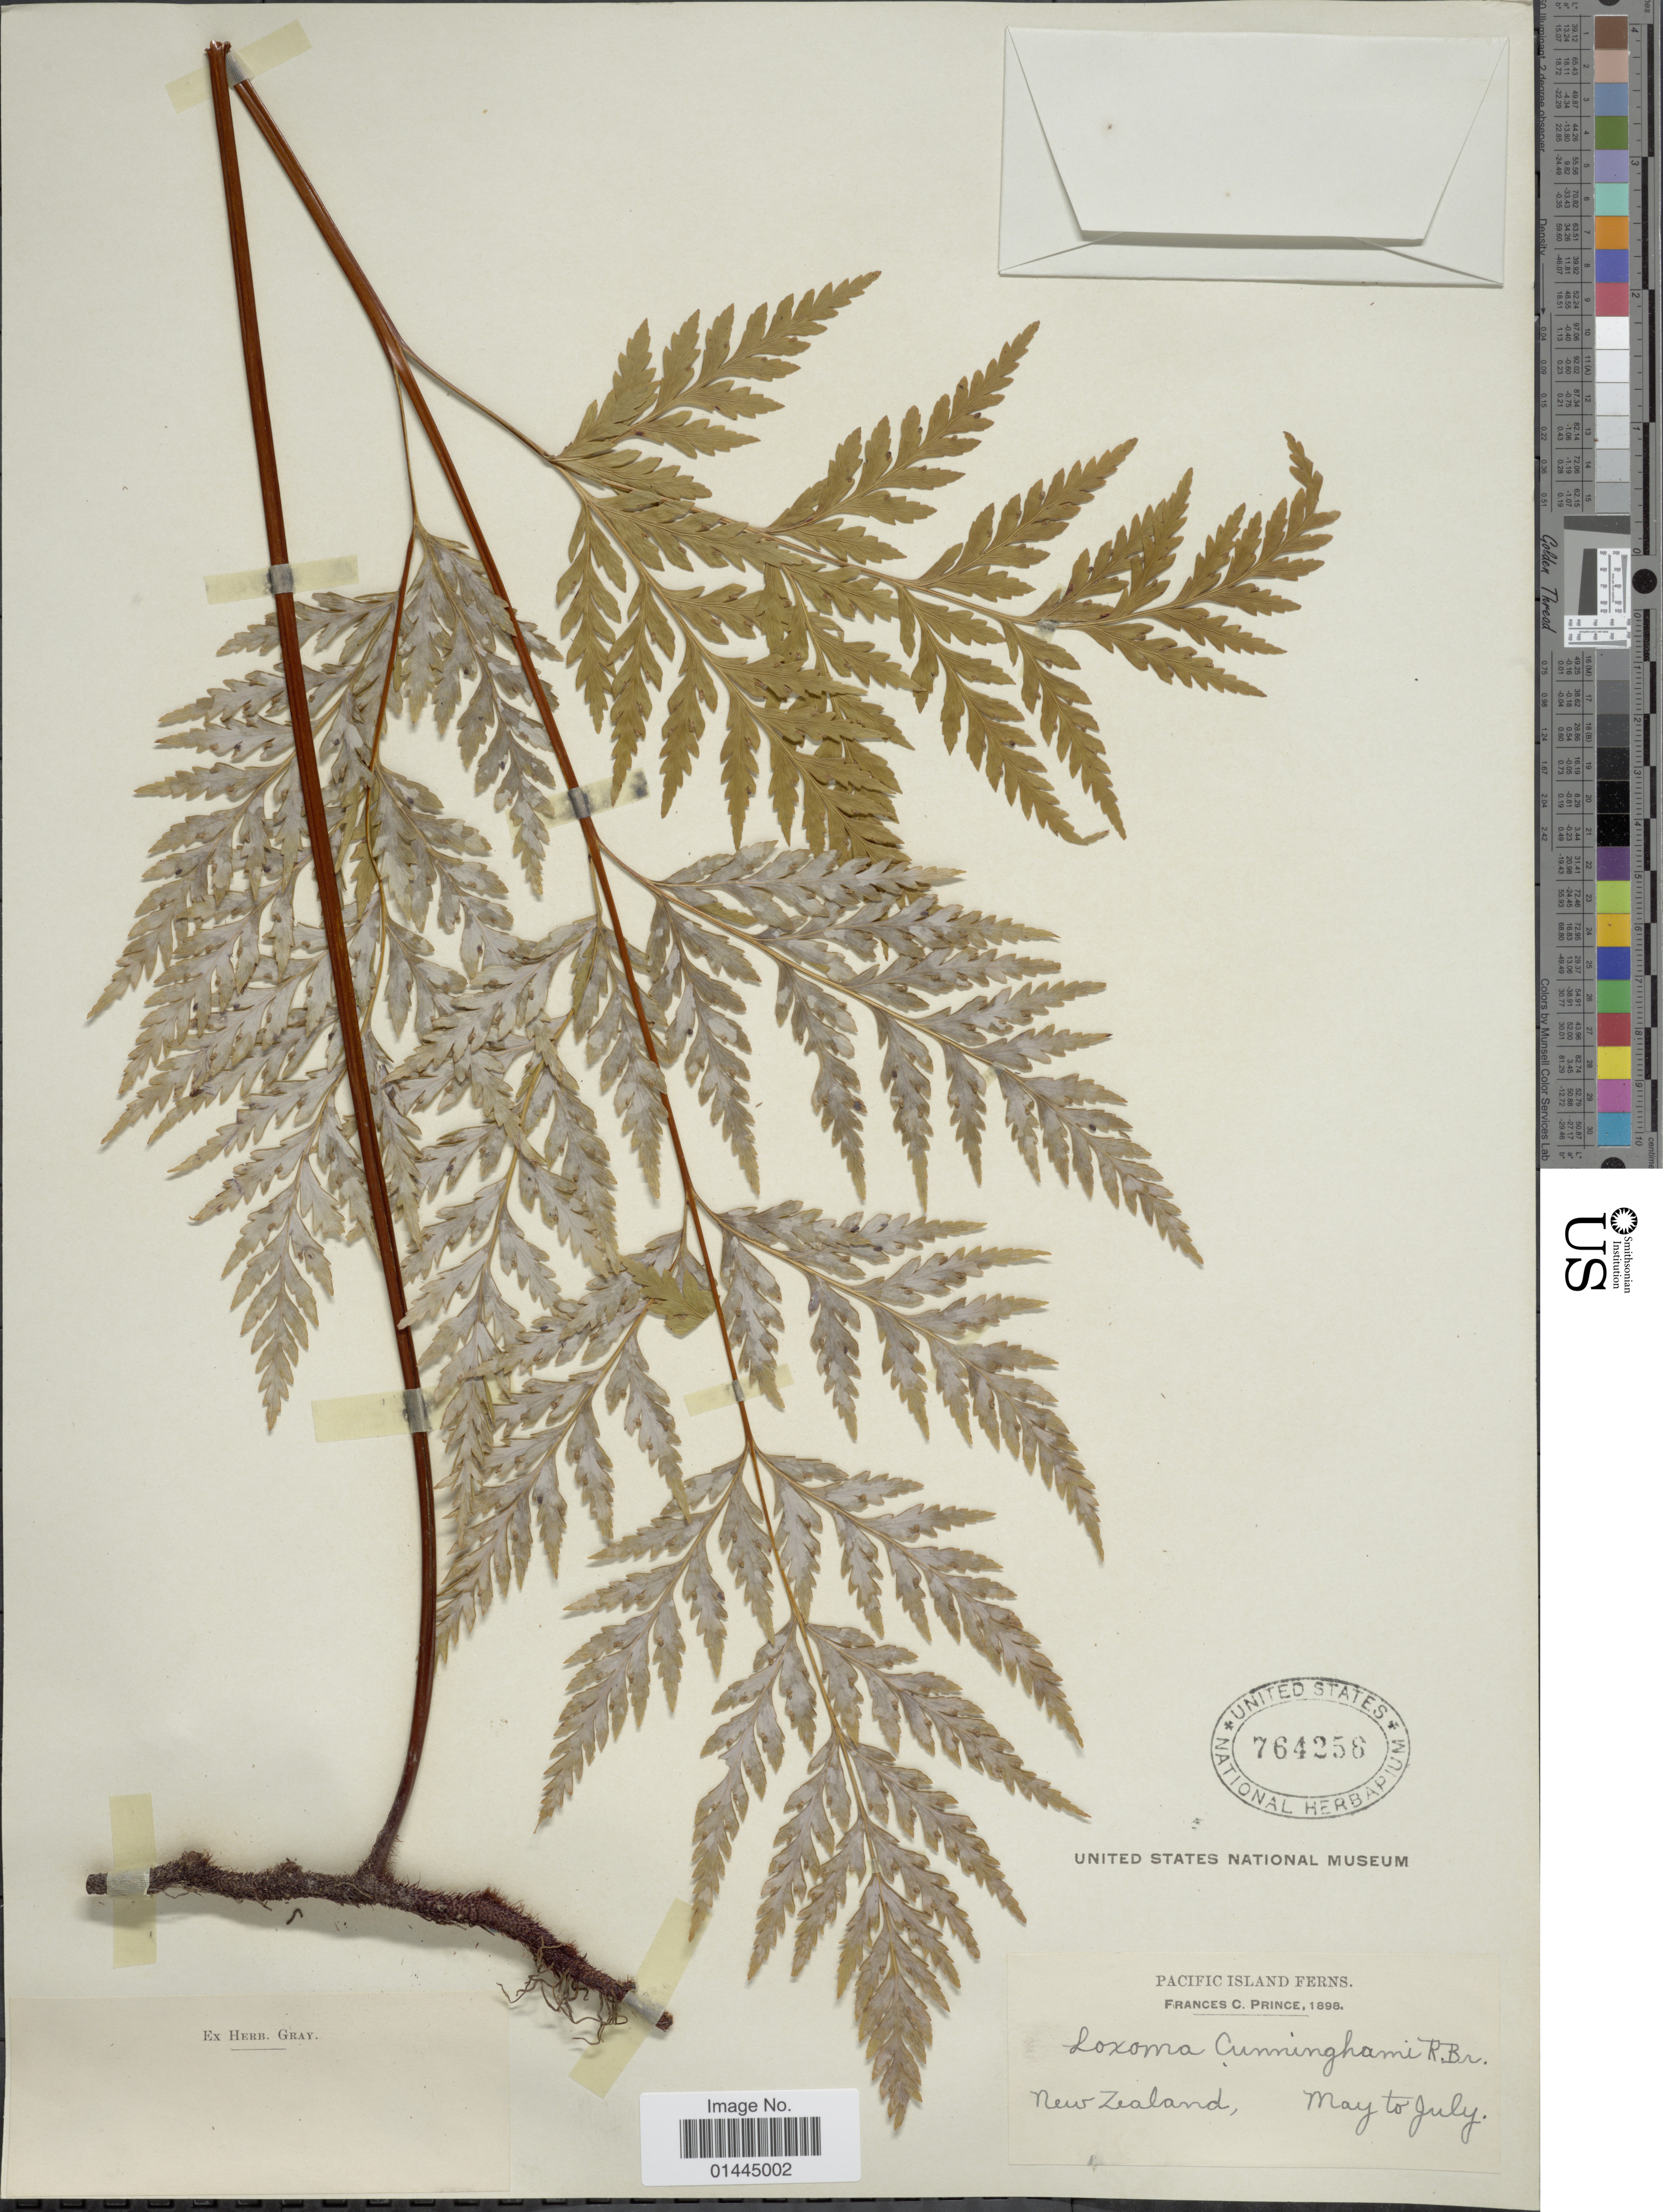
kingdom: Plantae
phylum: Tracheophyta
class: Polypodiopsida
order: Cyatheales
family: Loxsomataceae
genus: Loxsoma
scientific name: Loxsoma cunninghamii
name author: R. Br.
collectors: F. Prince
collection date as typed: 1898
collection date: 1898-05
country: New Zealand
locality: Pacific Island.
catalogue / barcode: US 764258